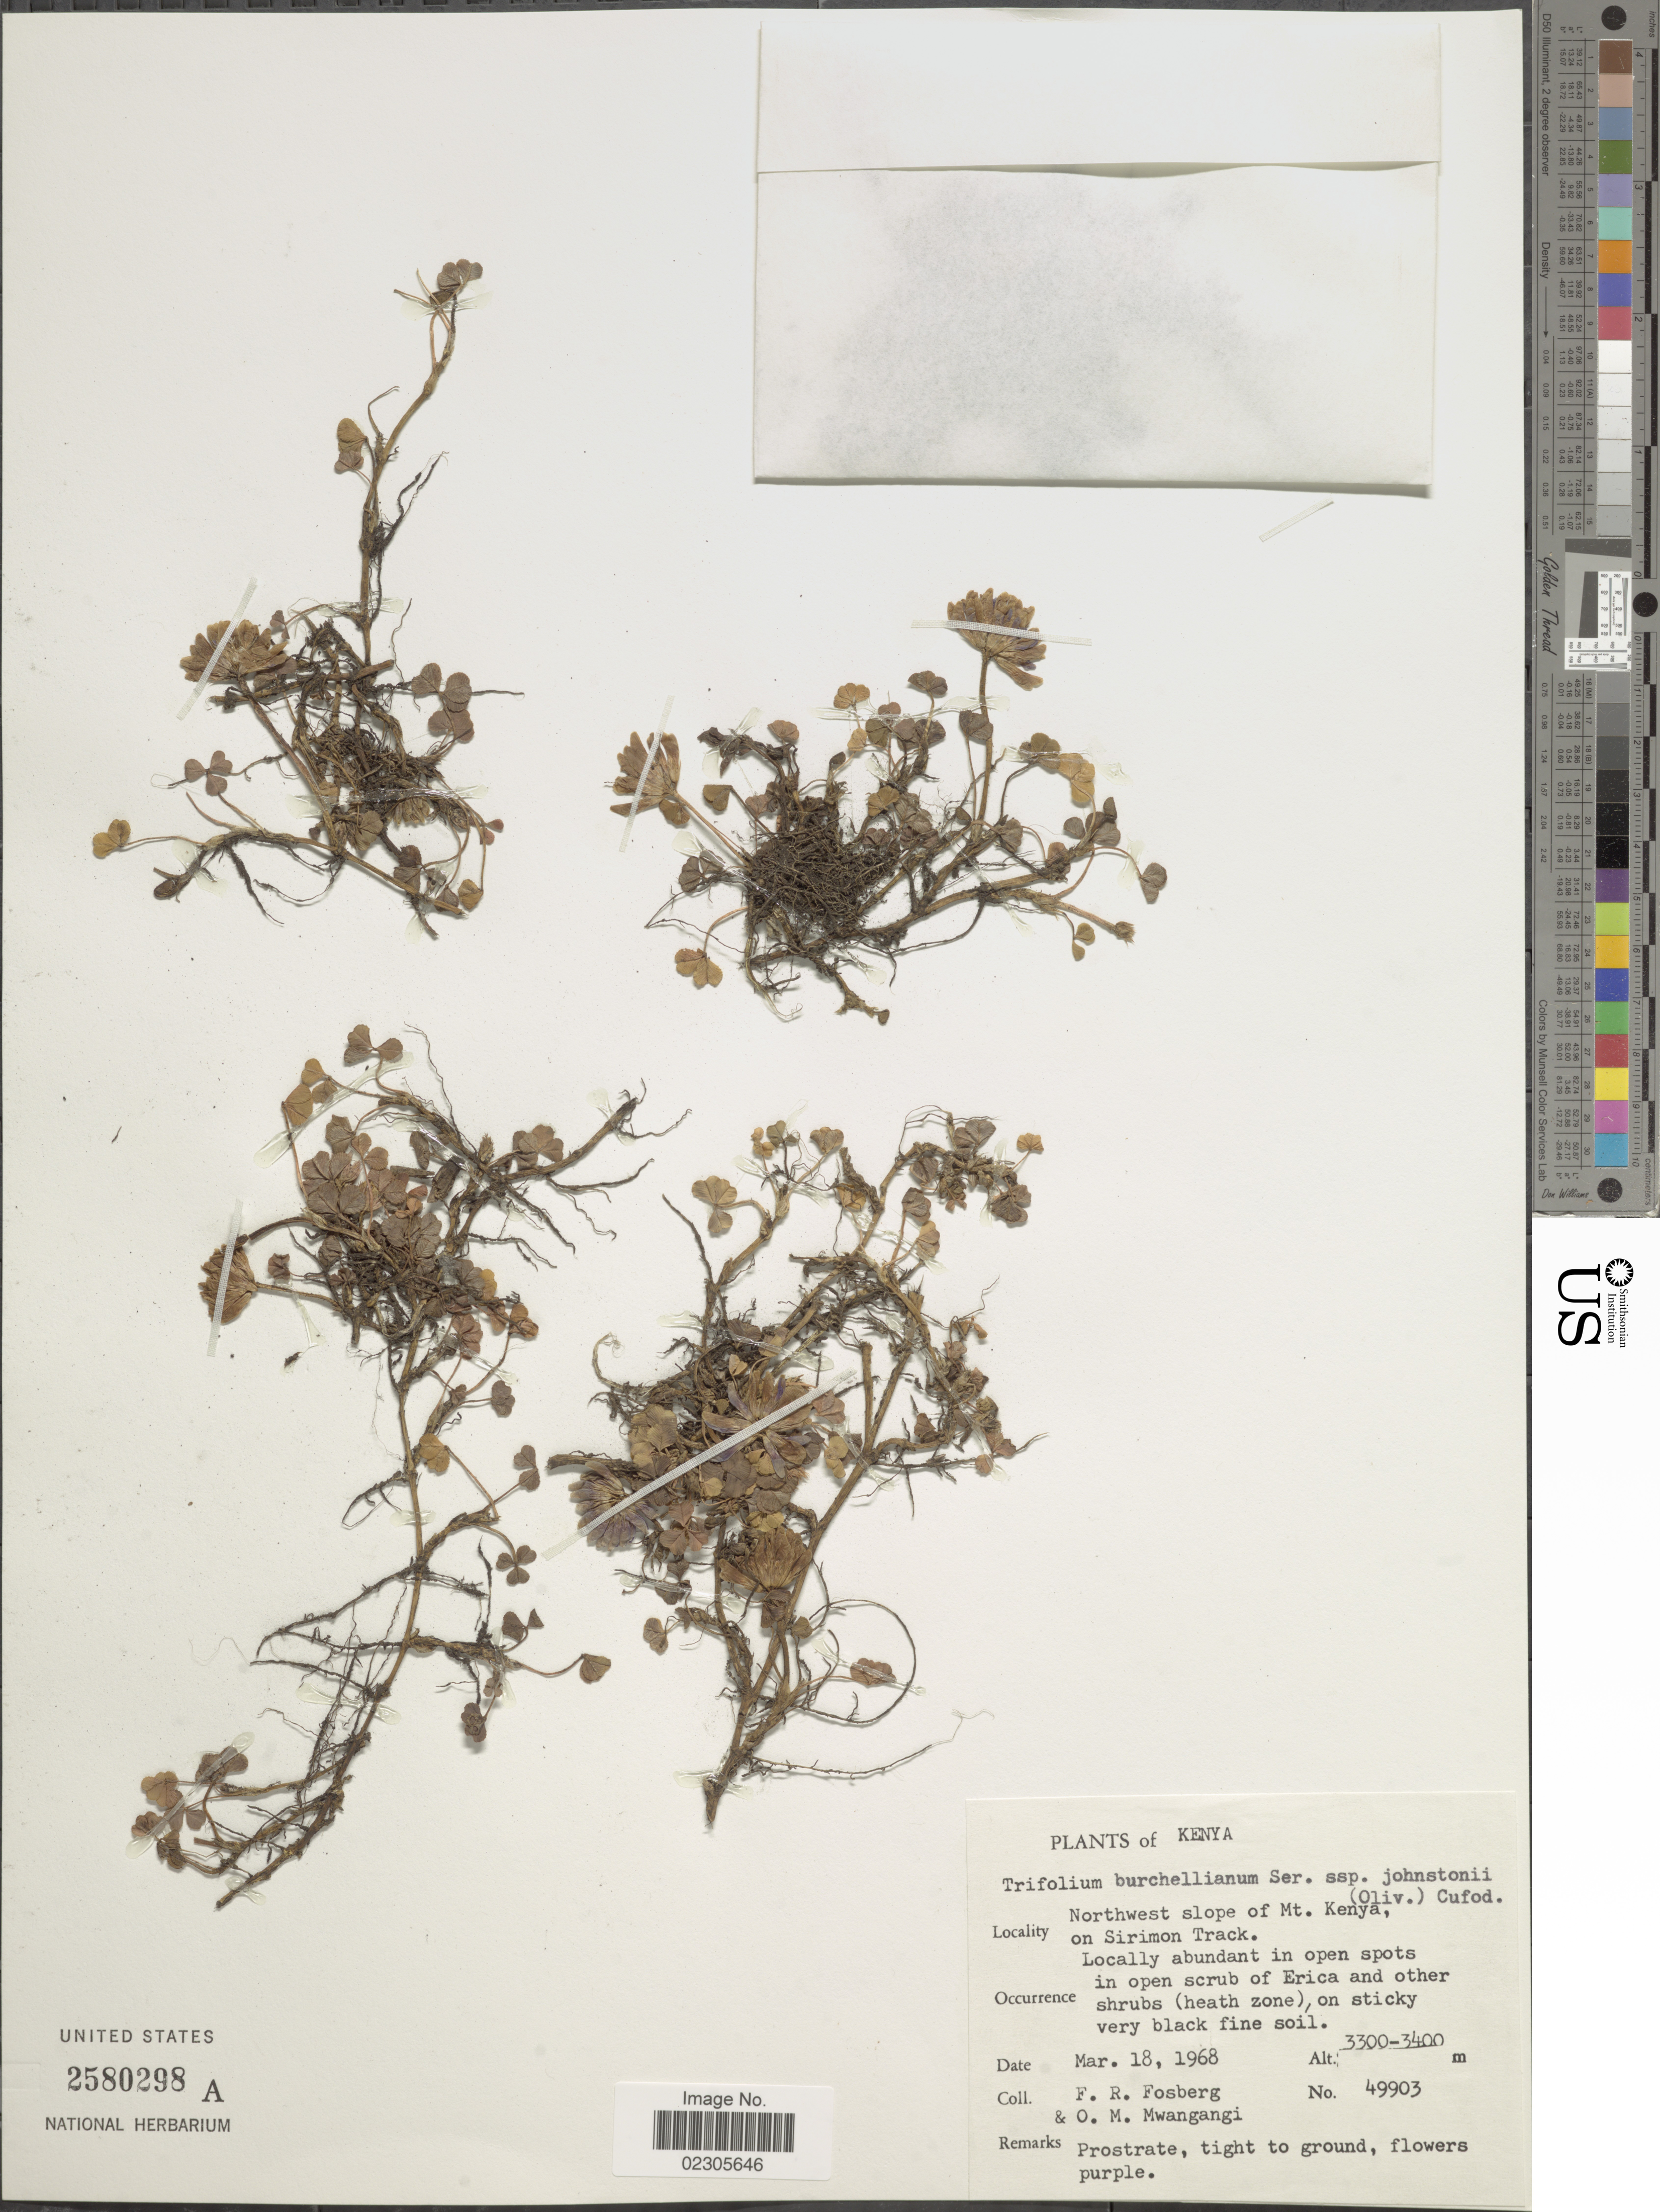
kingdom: Plantae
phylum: Tracheophyta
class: Magnoliopsida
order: Fabales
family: Fabaceae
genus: Trifolium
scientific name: Trifolium burchellianum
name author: Ser.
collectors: F. R. Fosberg & O. M. Mwangangi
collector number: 49903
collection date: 1968-03-18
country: Kenya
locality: Northwest slope of Mt. Kenya, on Sirimon Track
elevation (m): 3300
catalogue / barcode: US 2580298A